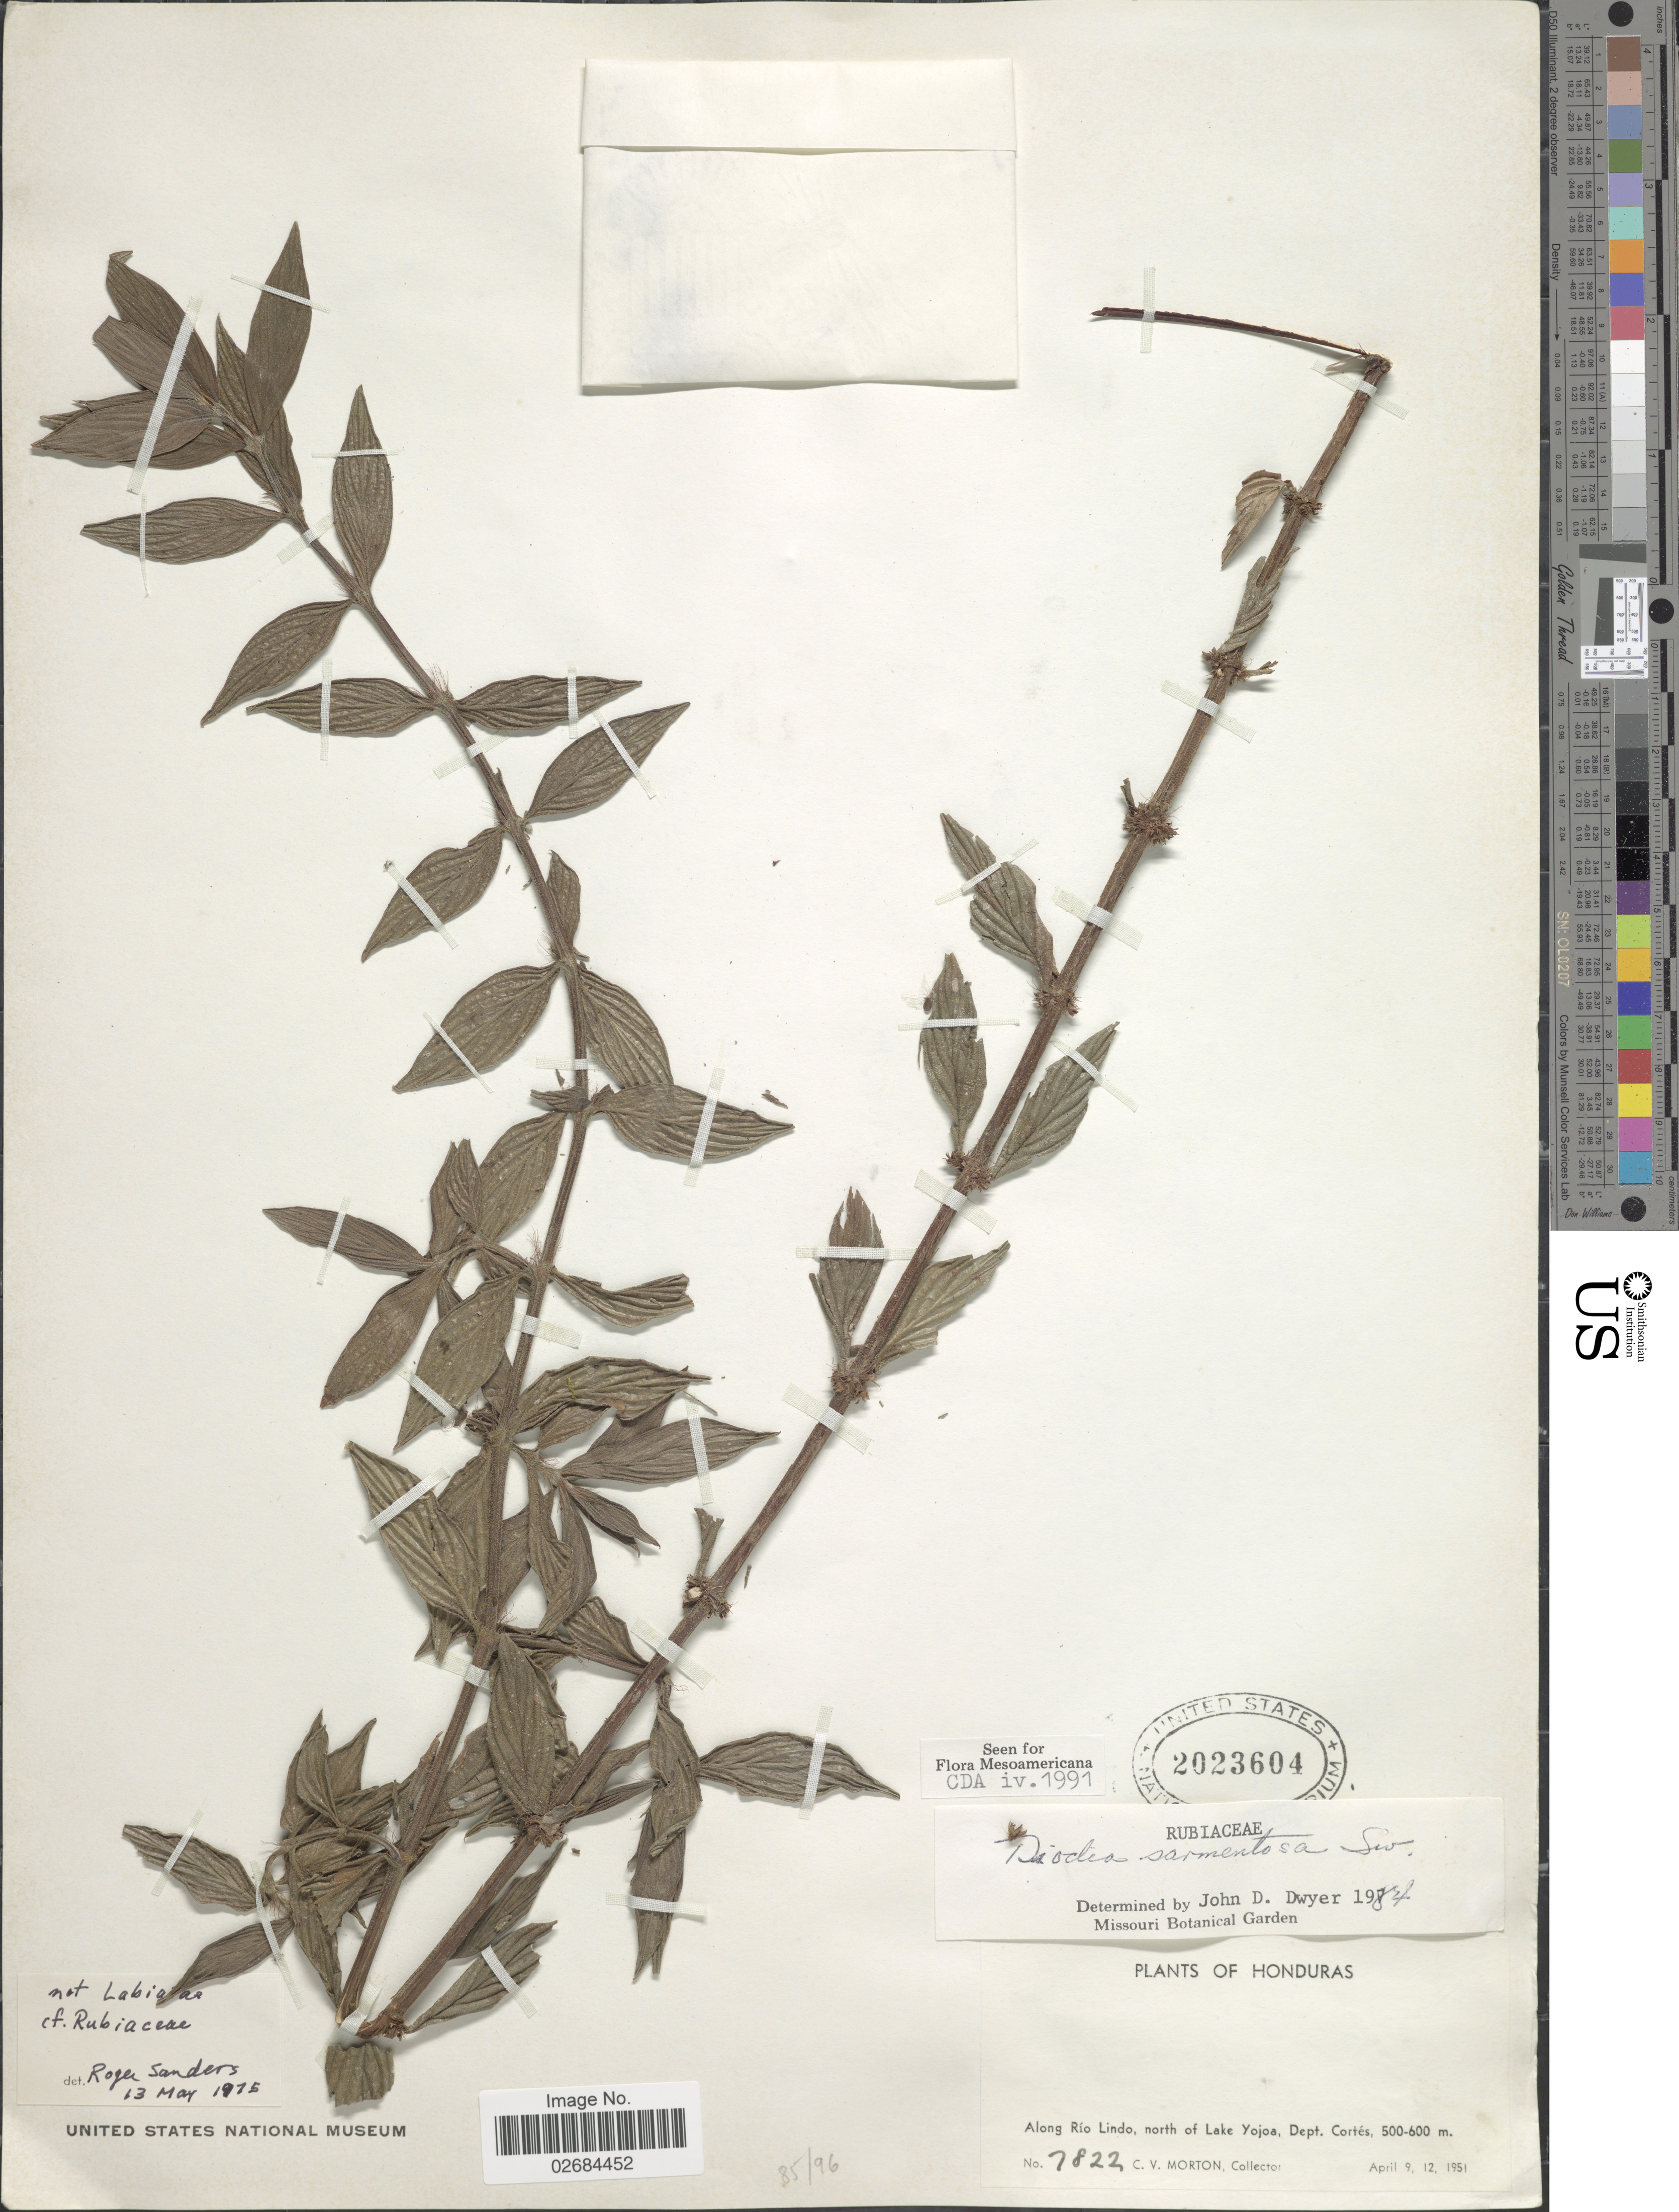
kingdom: Plantae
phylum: Tracheophyta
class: Magnoliopsida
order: Gentianales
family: Rubiaceae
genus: Diodia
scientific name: Diodia sarmentosa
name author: Sw.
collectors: C. V. Morton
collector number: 7822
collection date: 1951-04-09/1951-04-12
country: Honduras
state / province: Cortés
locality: Along Río Lindo, north of Lake Yojoa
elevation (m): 500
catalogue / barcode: US 2023604